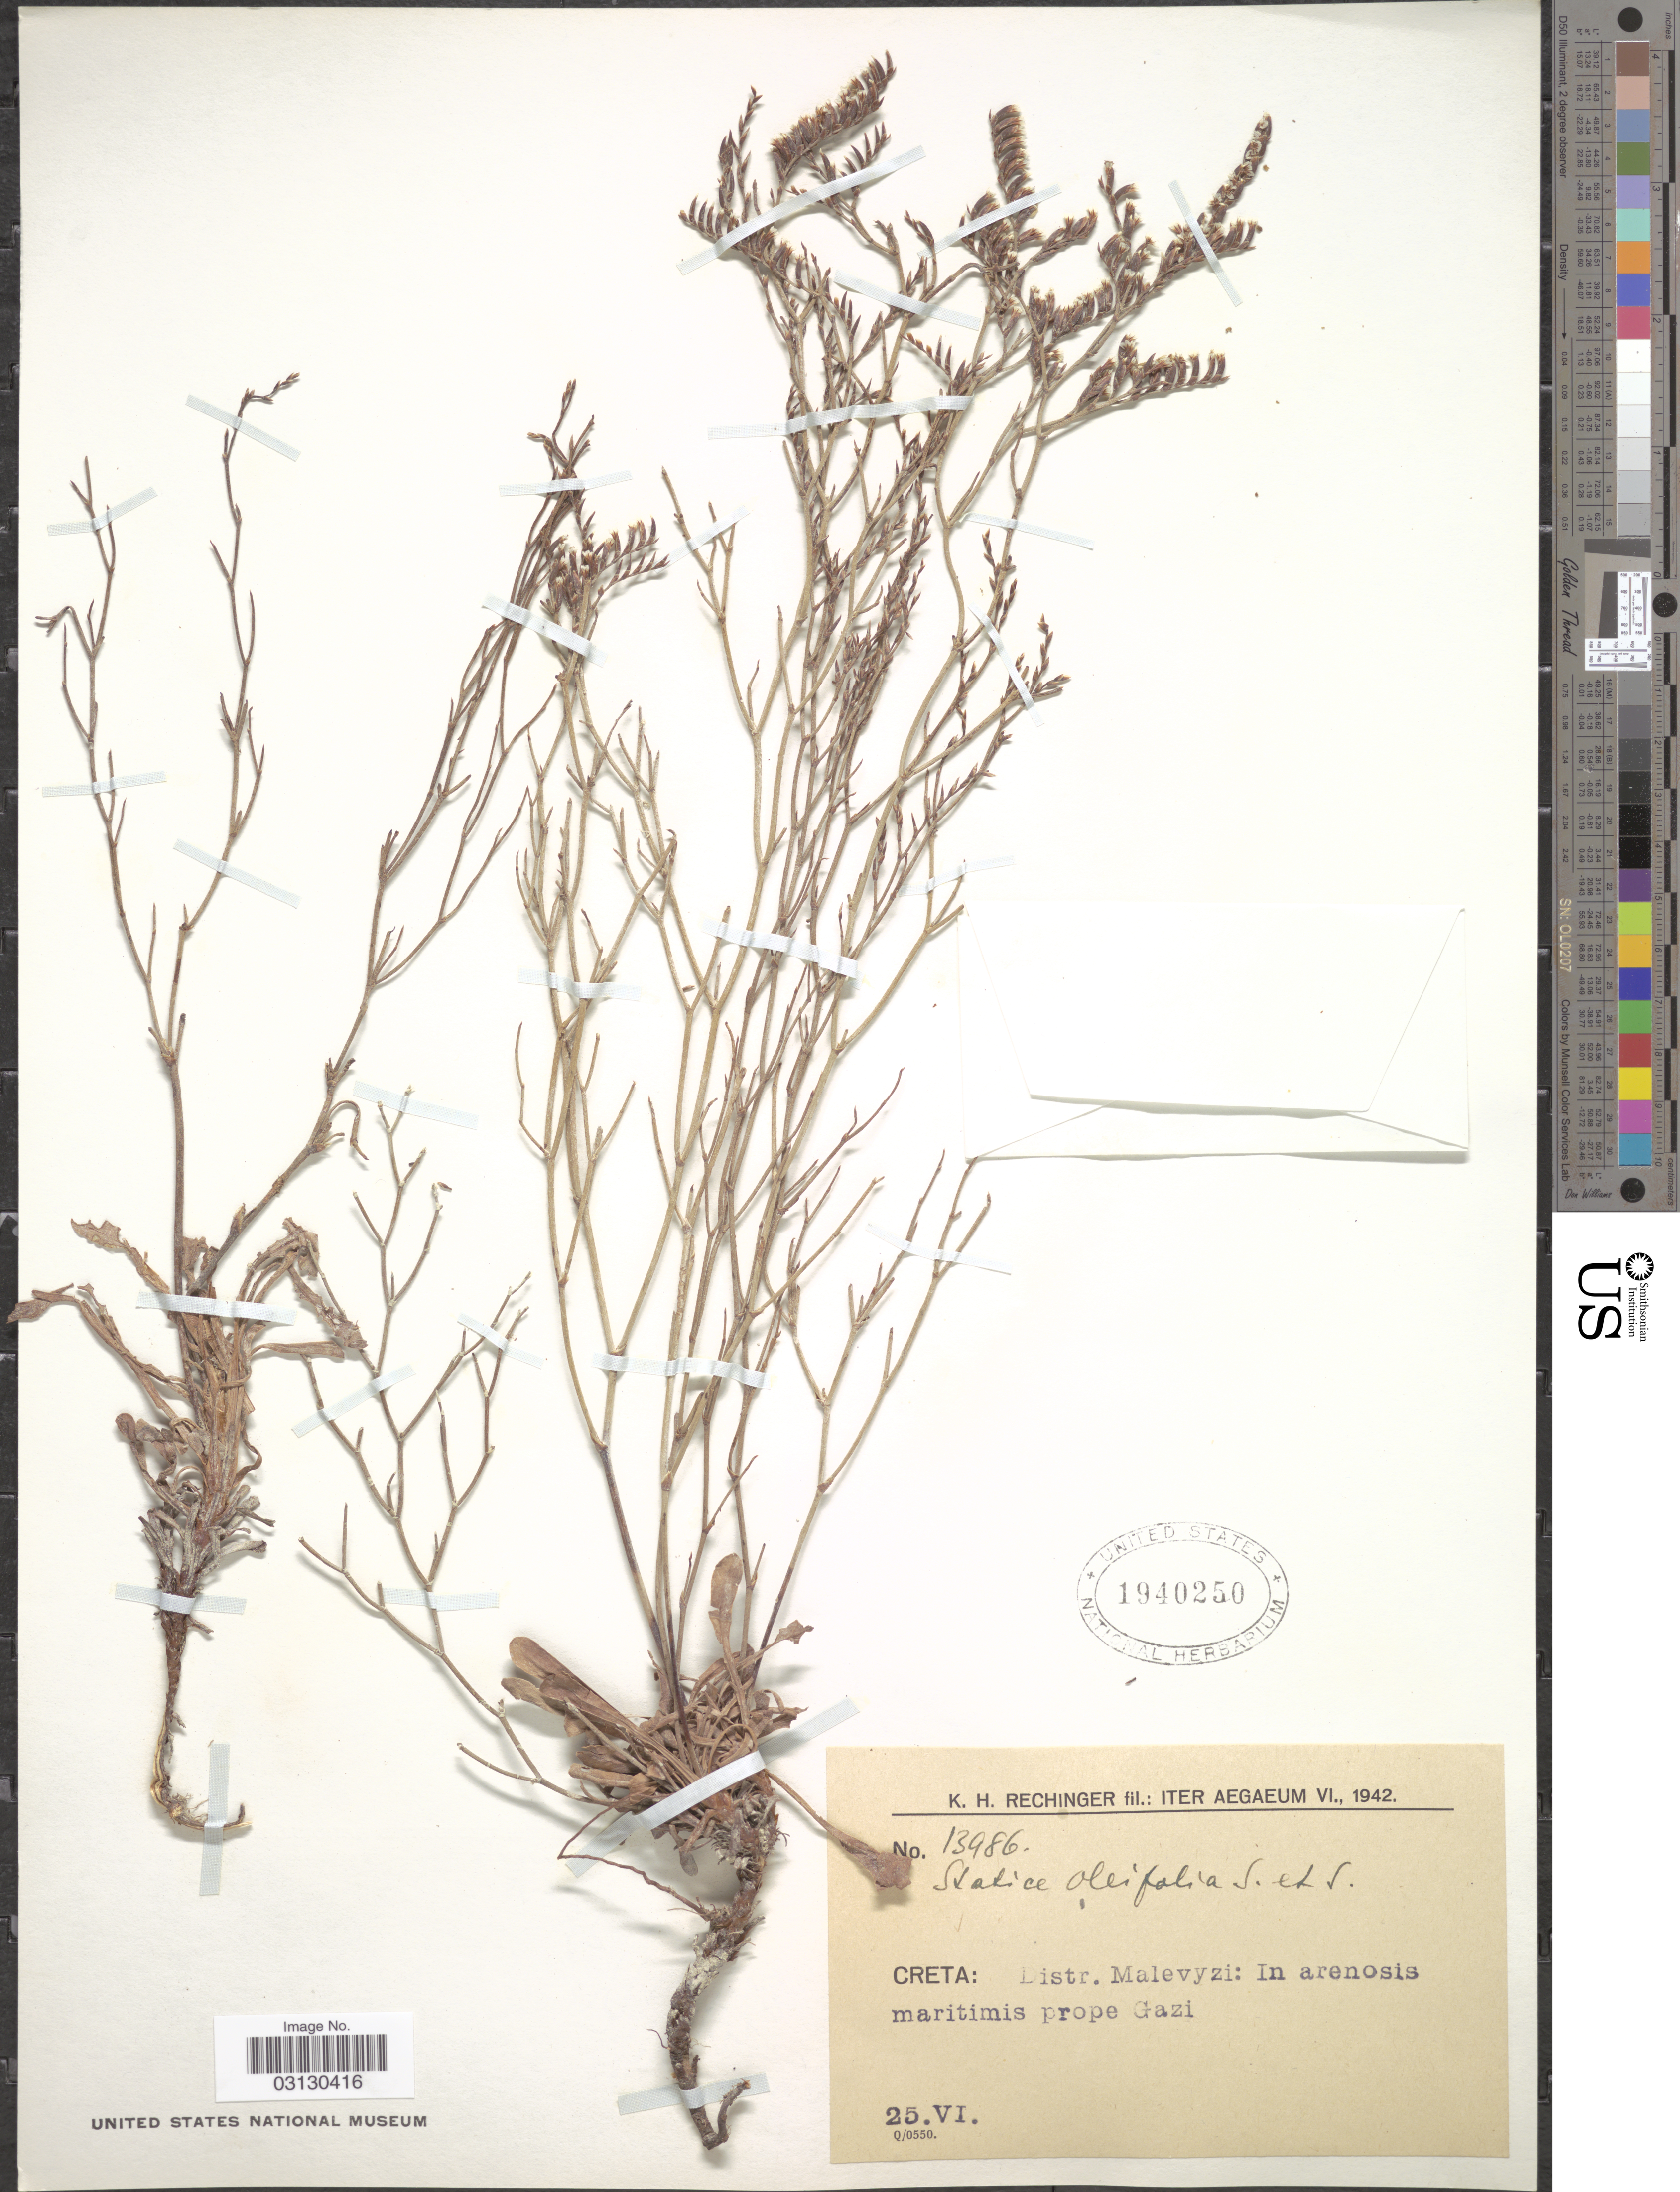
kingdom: Plantae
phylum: Tracheophyta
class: Magnoliopsida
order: Caryophyllales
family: Plumbaginaceae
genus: Limonium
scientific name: Limonium oleifolium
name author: Mill.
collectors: K. H. Rechinger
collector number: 13986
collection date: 1942-06-25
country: Greece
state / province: Crete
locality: Creta: Listr. Malevyzi: In arenosis maritimis prope Gazi.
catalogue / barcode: US 1940250